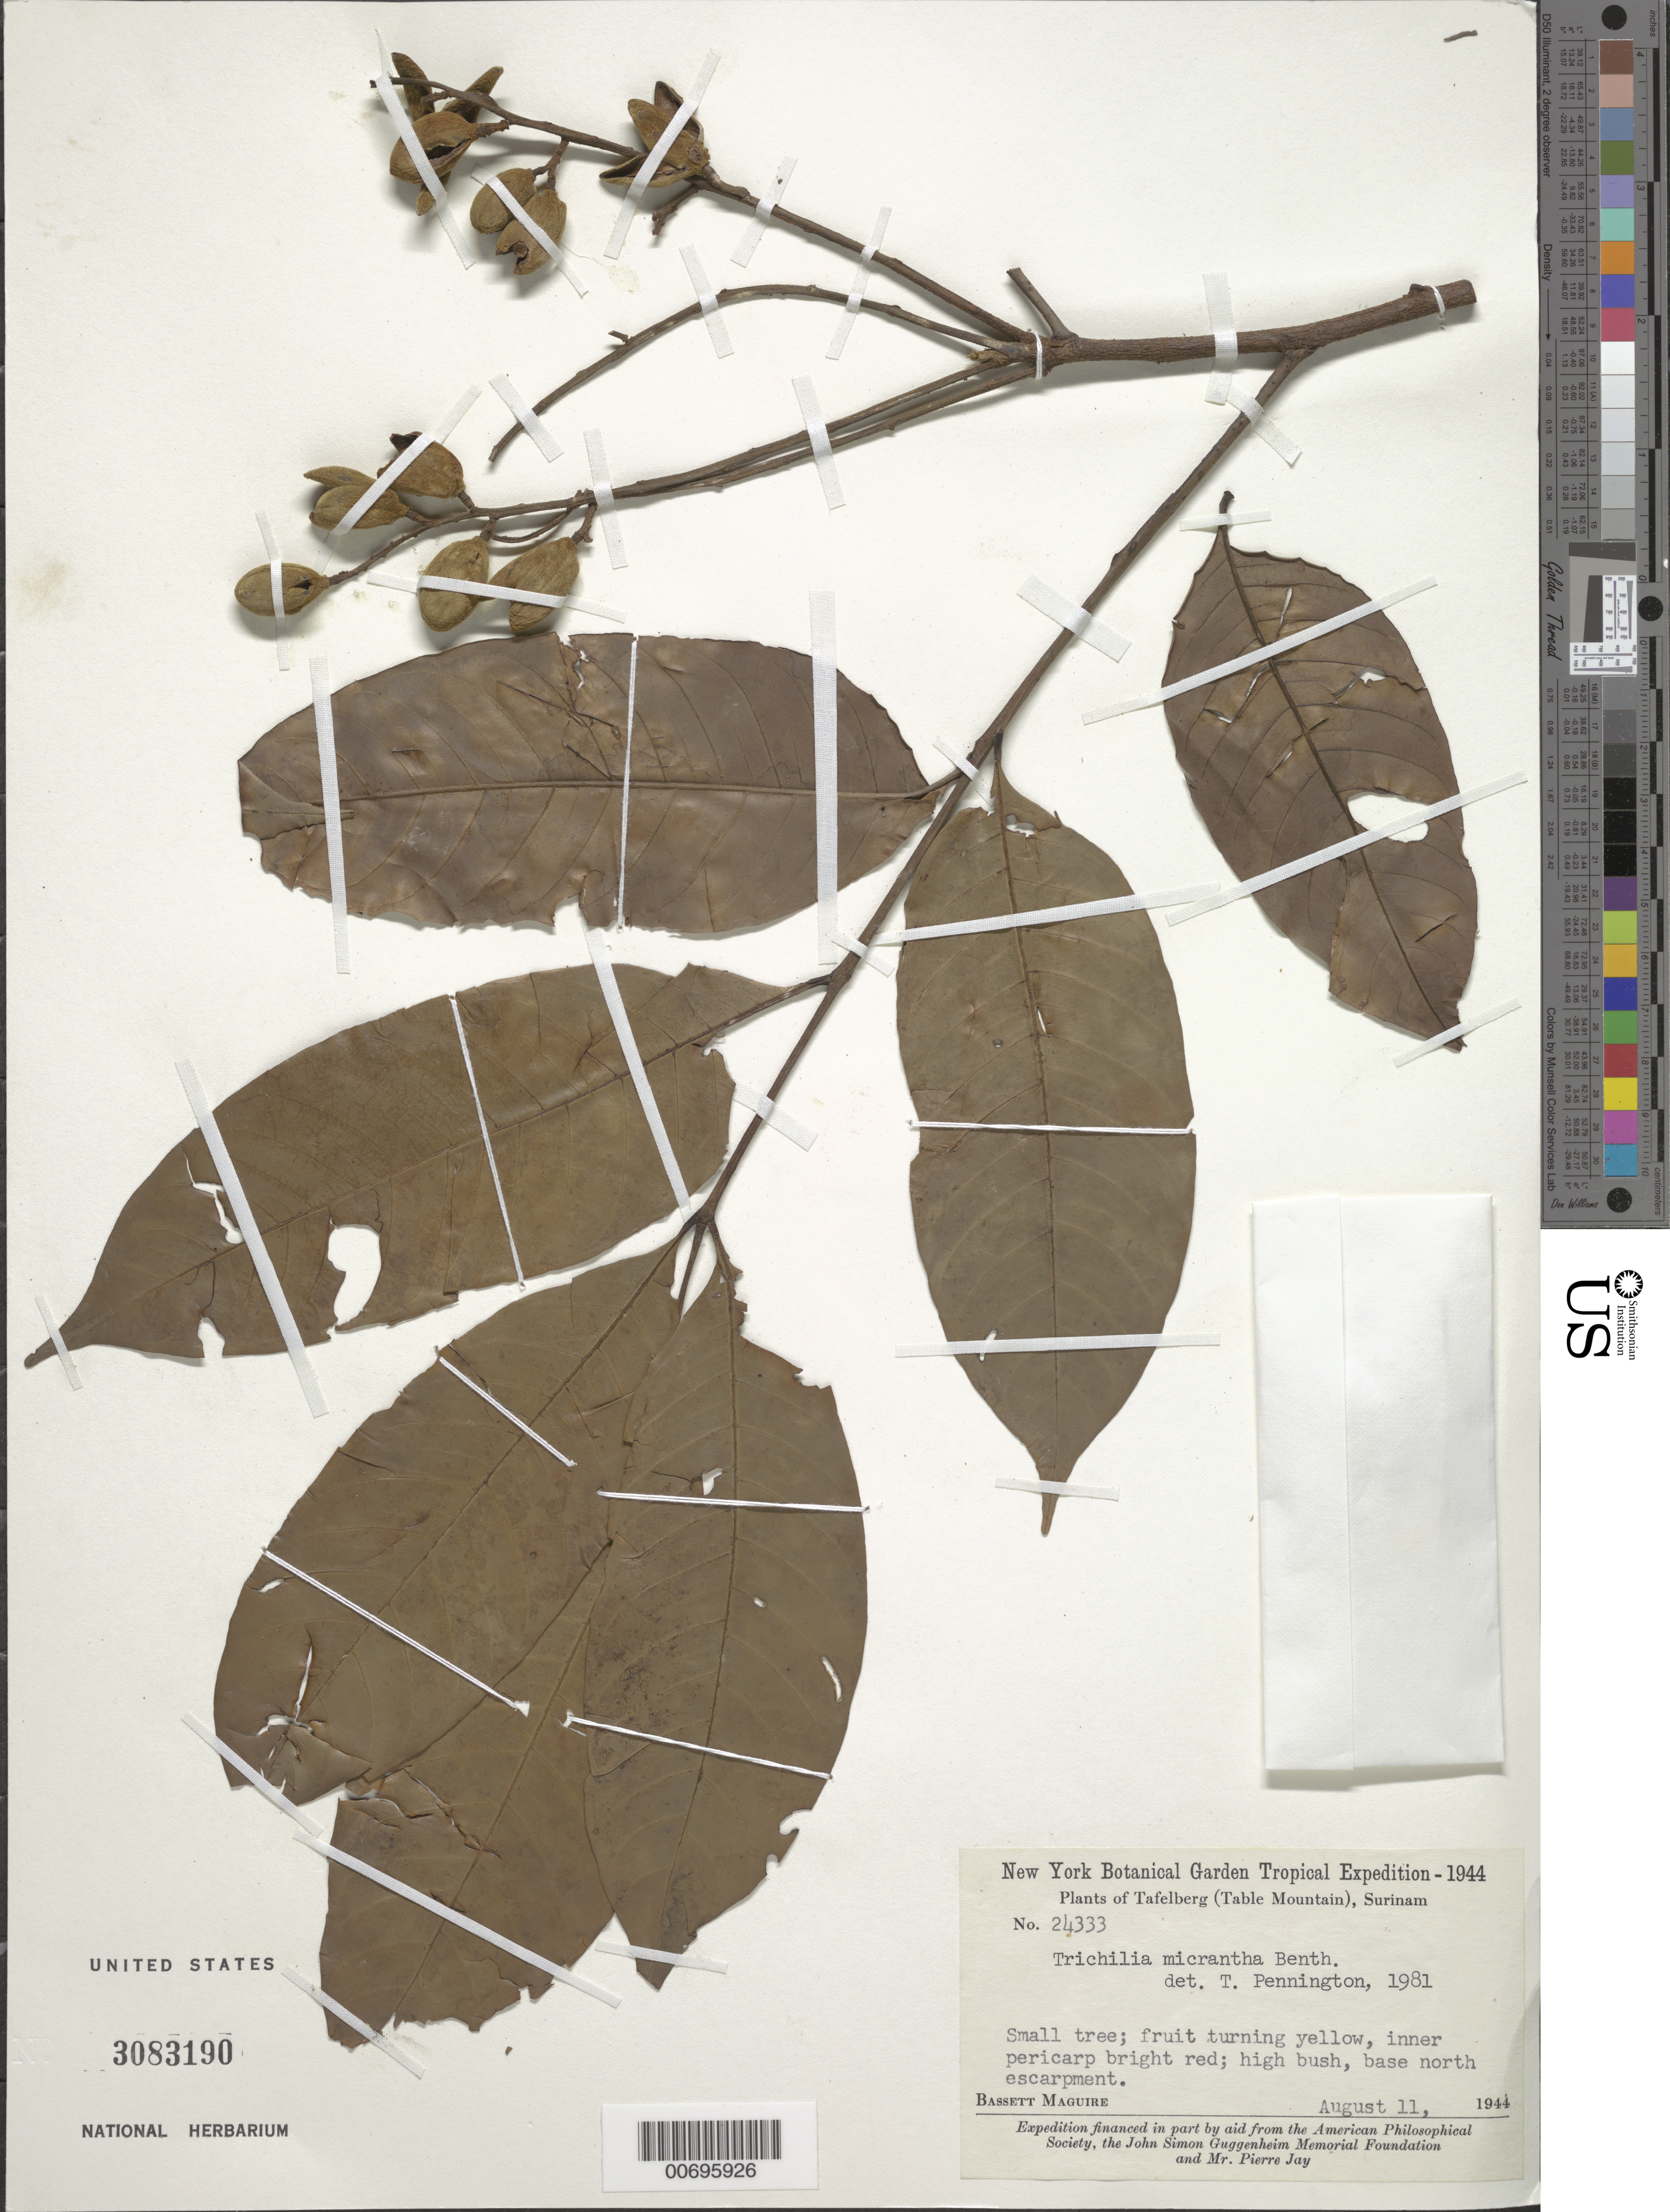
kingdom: Plantae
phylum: Tracheophyta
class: Magnoliopsida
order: Sapindales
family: Meliaceae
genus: Trichilia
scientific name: Trichilia micrantha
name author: Benth.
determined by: Pennington, T. D., (K)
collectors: B. Maguire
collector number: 24333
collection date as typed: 11-Aug-44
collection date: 1944-08-11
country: Suriname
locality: Tafelberg (Table Mountain), north escarpment base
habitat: Base of escarpment; high bush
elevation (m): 390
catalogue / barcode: US 3083190